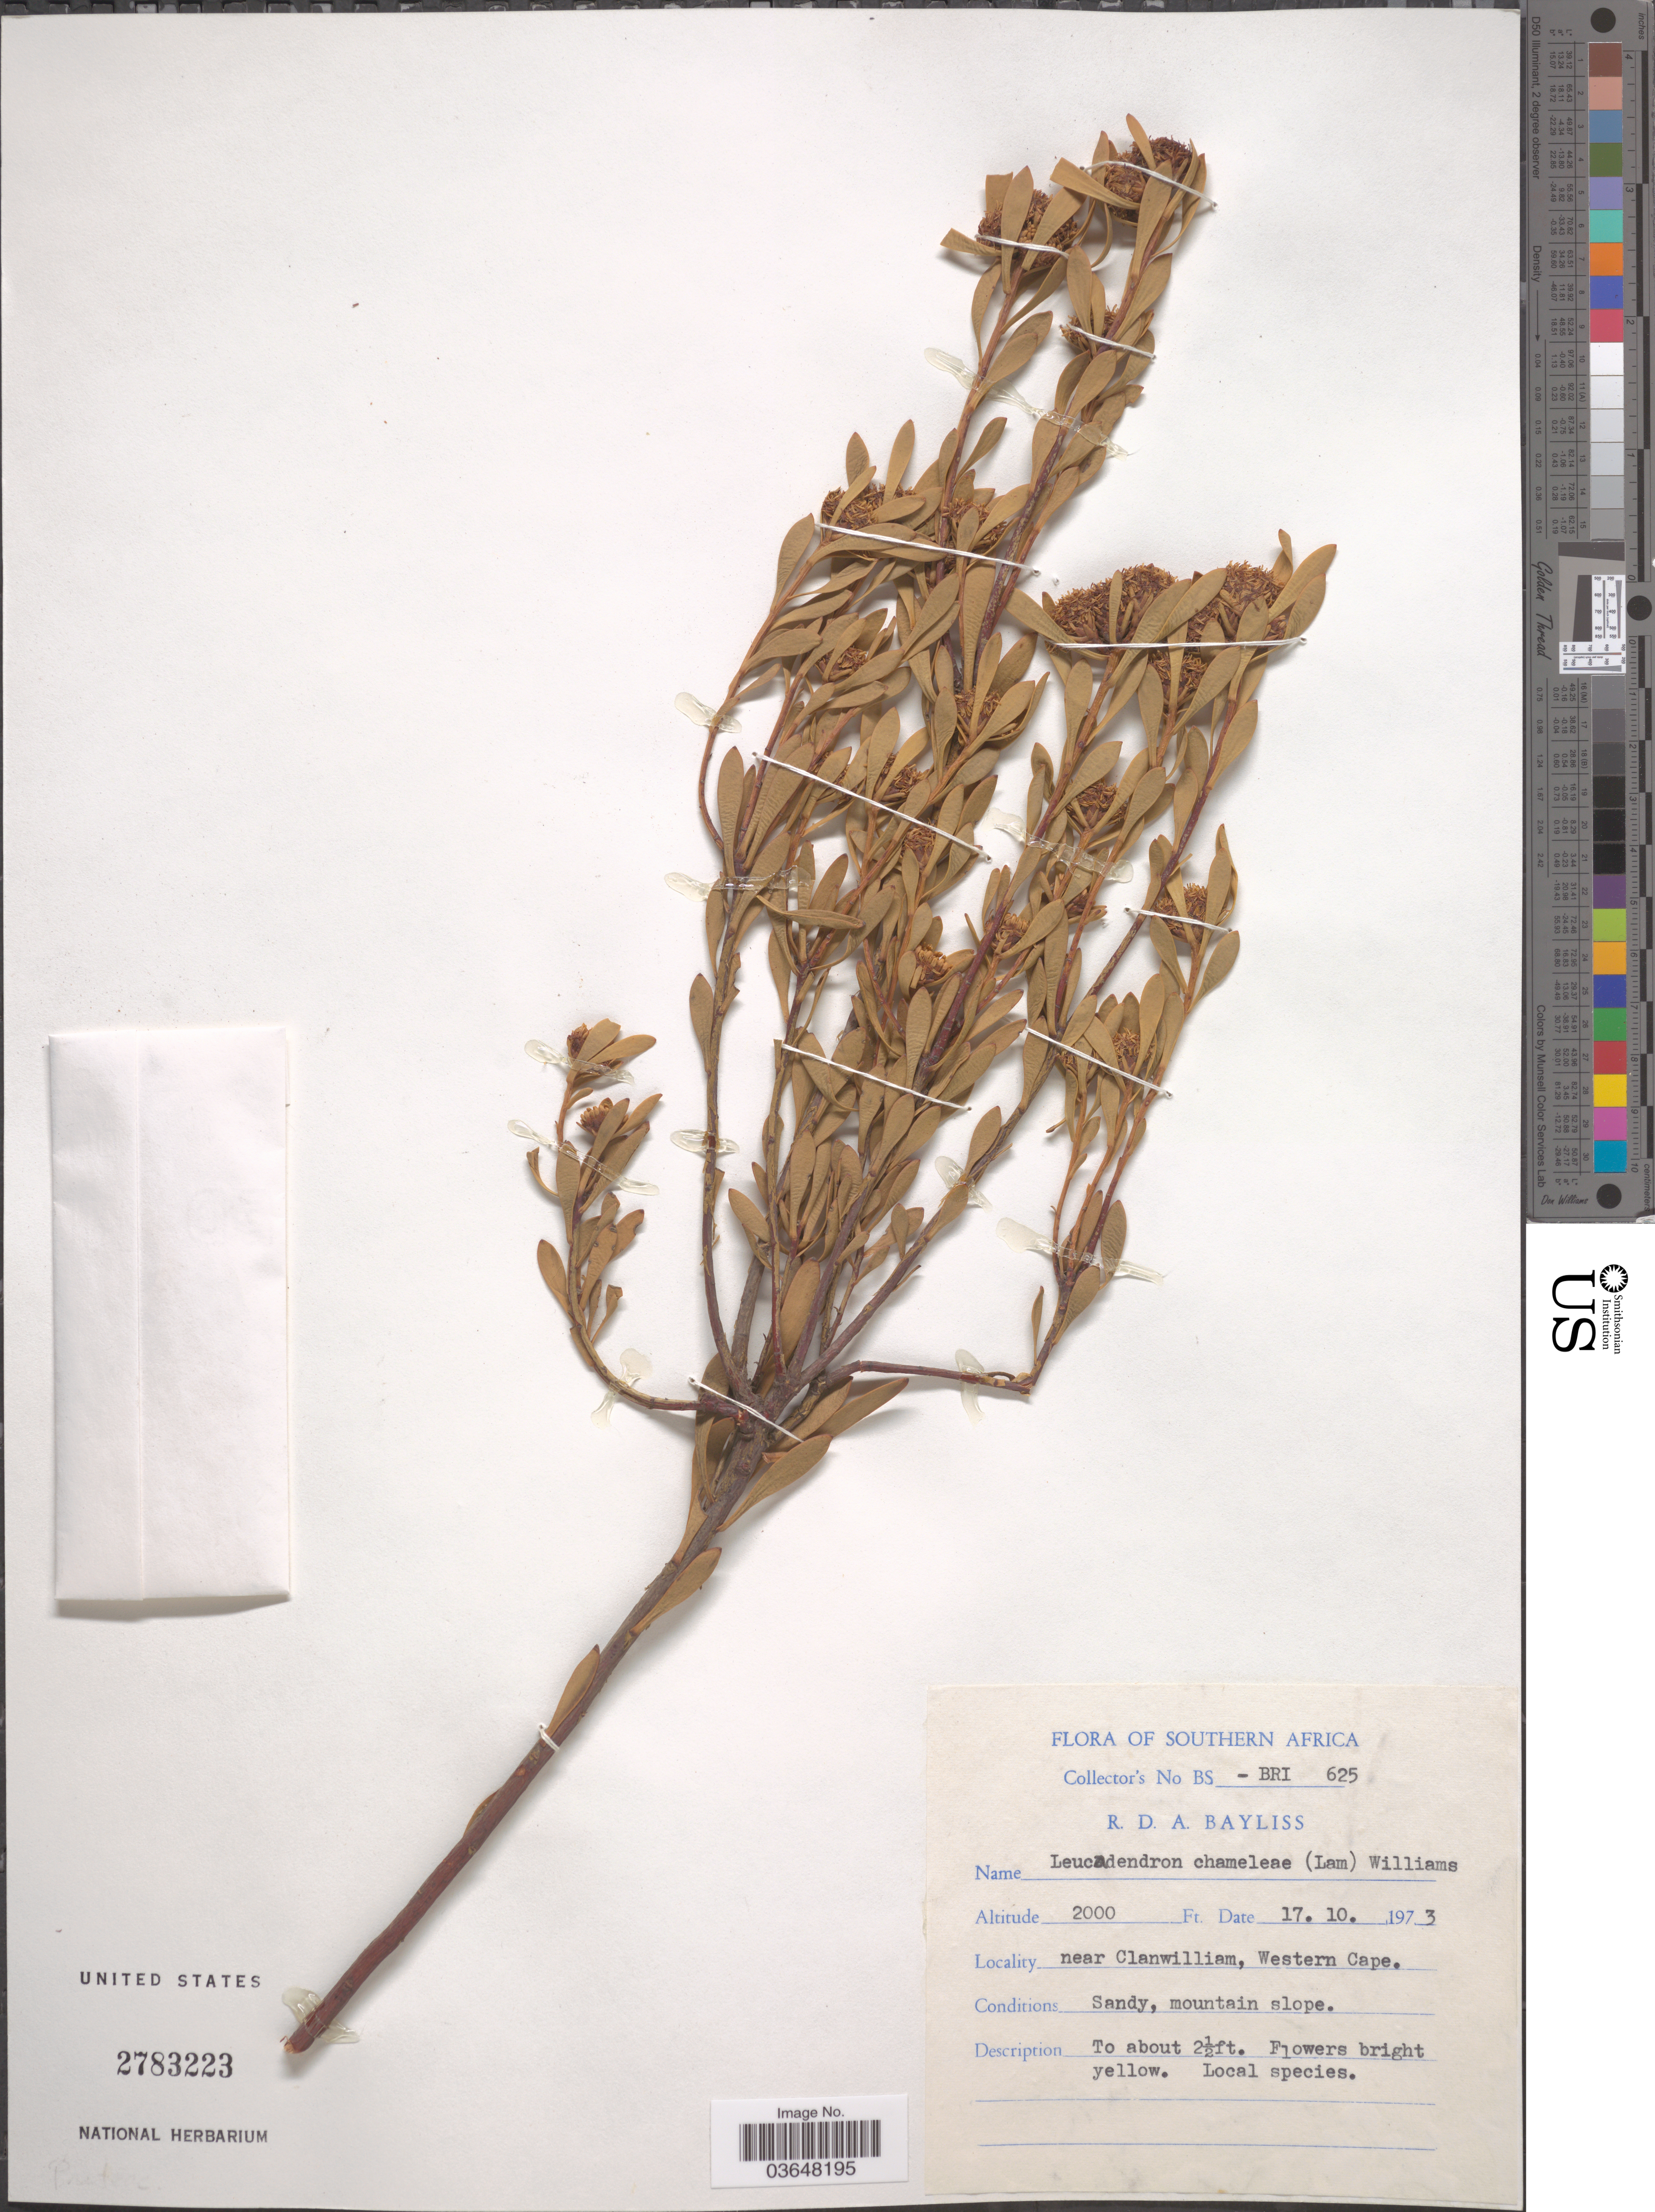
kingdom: Plantae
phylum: Tracheophyta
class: Magnoliopsida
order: Proteales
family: Proteaceae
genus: Leucadendron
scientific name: Leucadendron chamelaea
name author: I.A. Williams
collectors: R. Bayliss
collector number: BS-BRI625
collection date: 1973-10-17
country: South Africa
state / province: Western Cape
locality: Southern Africa. Near Clanwilliam.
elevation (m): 610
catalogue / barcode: US 2783223